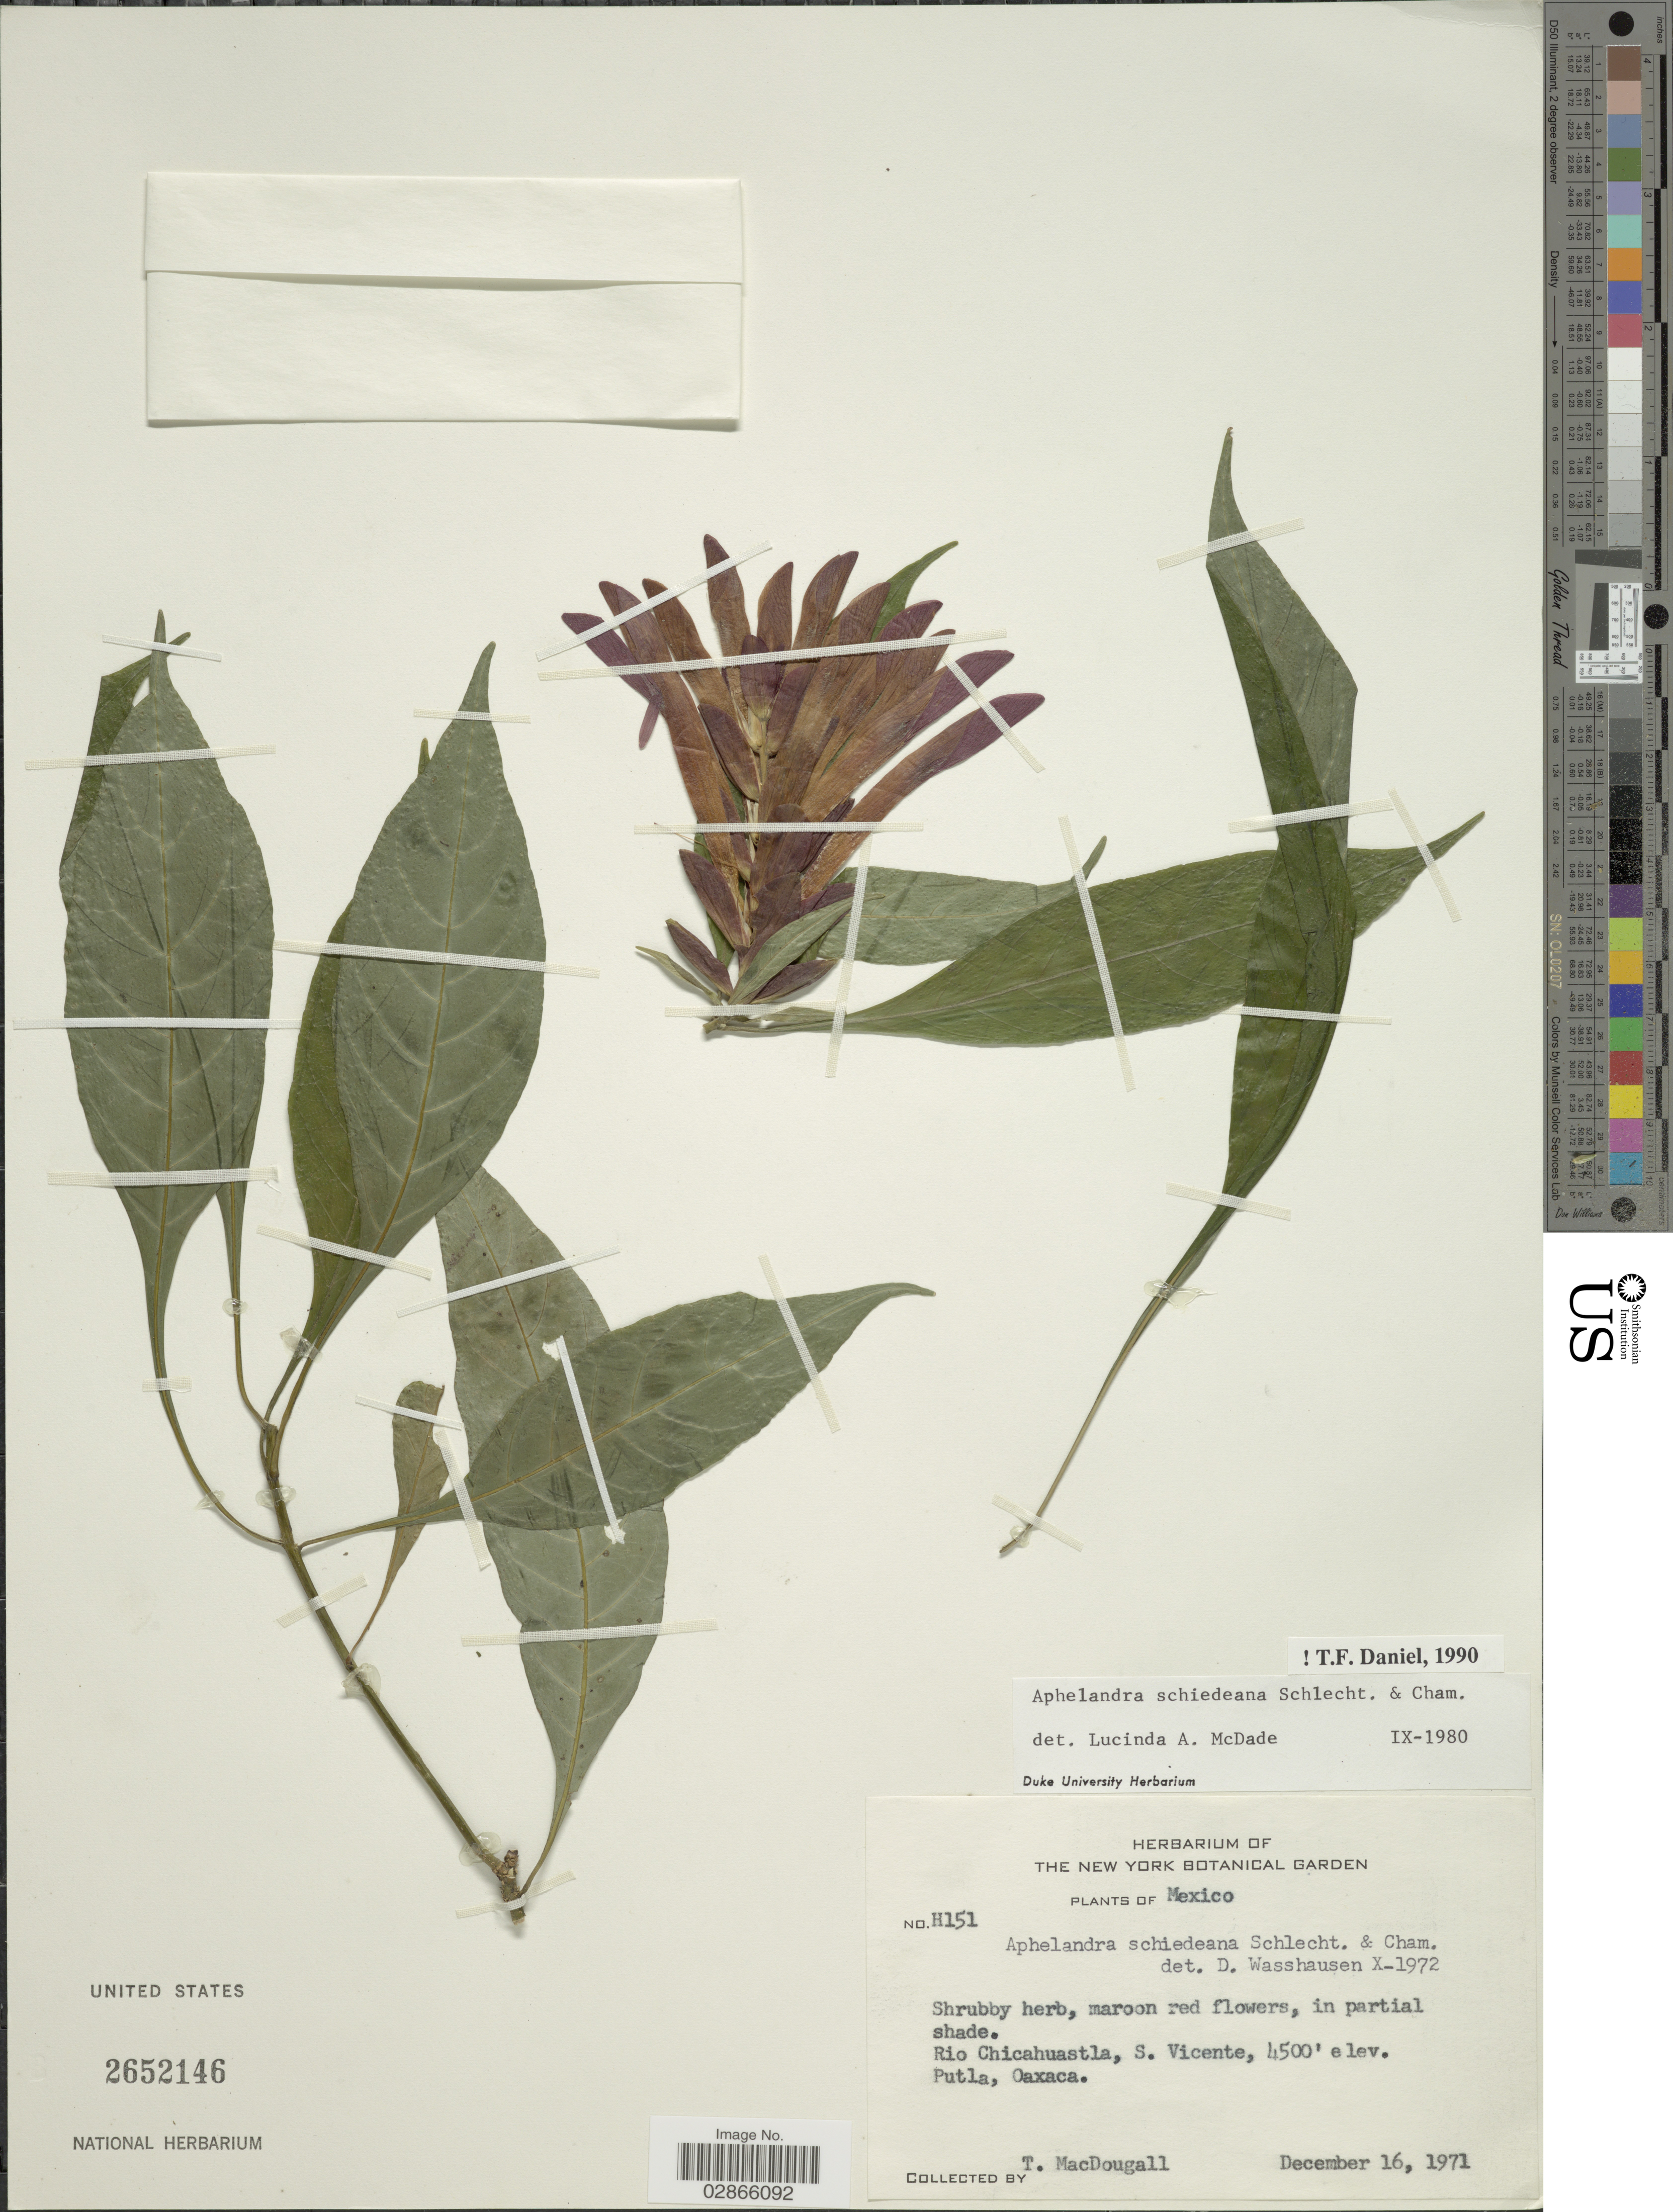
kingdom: Plantae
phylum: Tracheophyta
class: Magnoliopsida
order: Lamiales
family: Acanthaceae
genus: Aphelandra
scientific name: Aphelandra schiedeana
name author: Schltdl. & Cham.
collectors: T. B. MacDougall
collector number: H151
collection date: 1971-12-16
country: Mexico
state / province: Oaxaca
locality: Rio Chicahuastla, S. Vicente. Putla.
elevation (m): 1372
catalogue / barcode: US 2652146